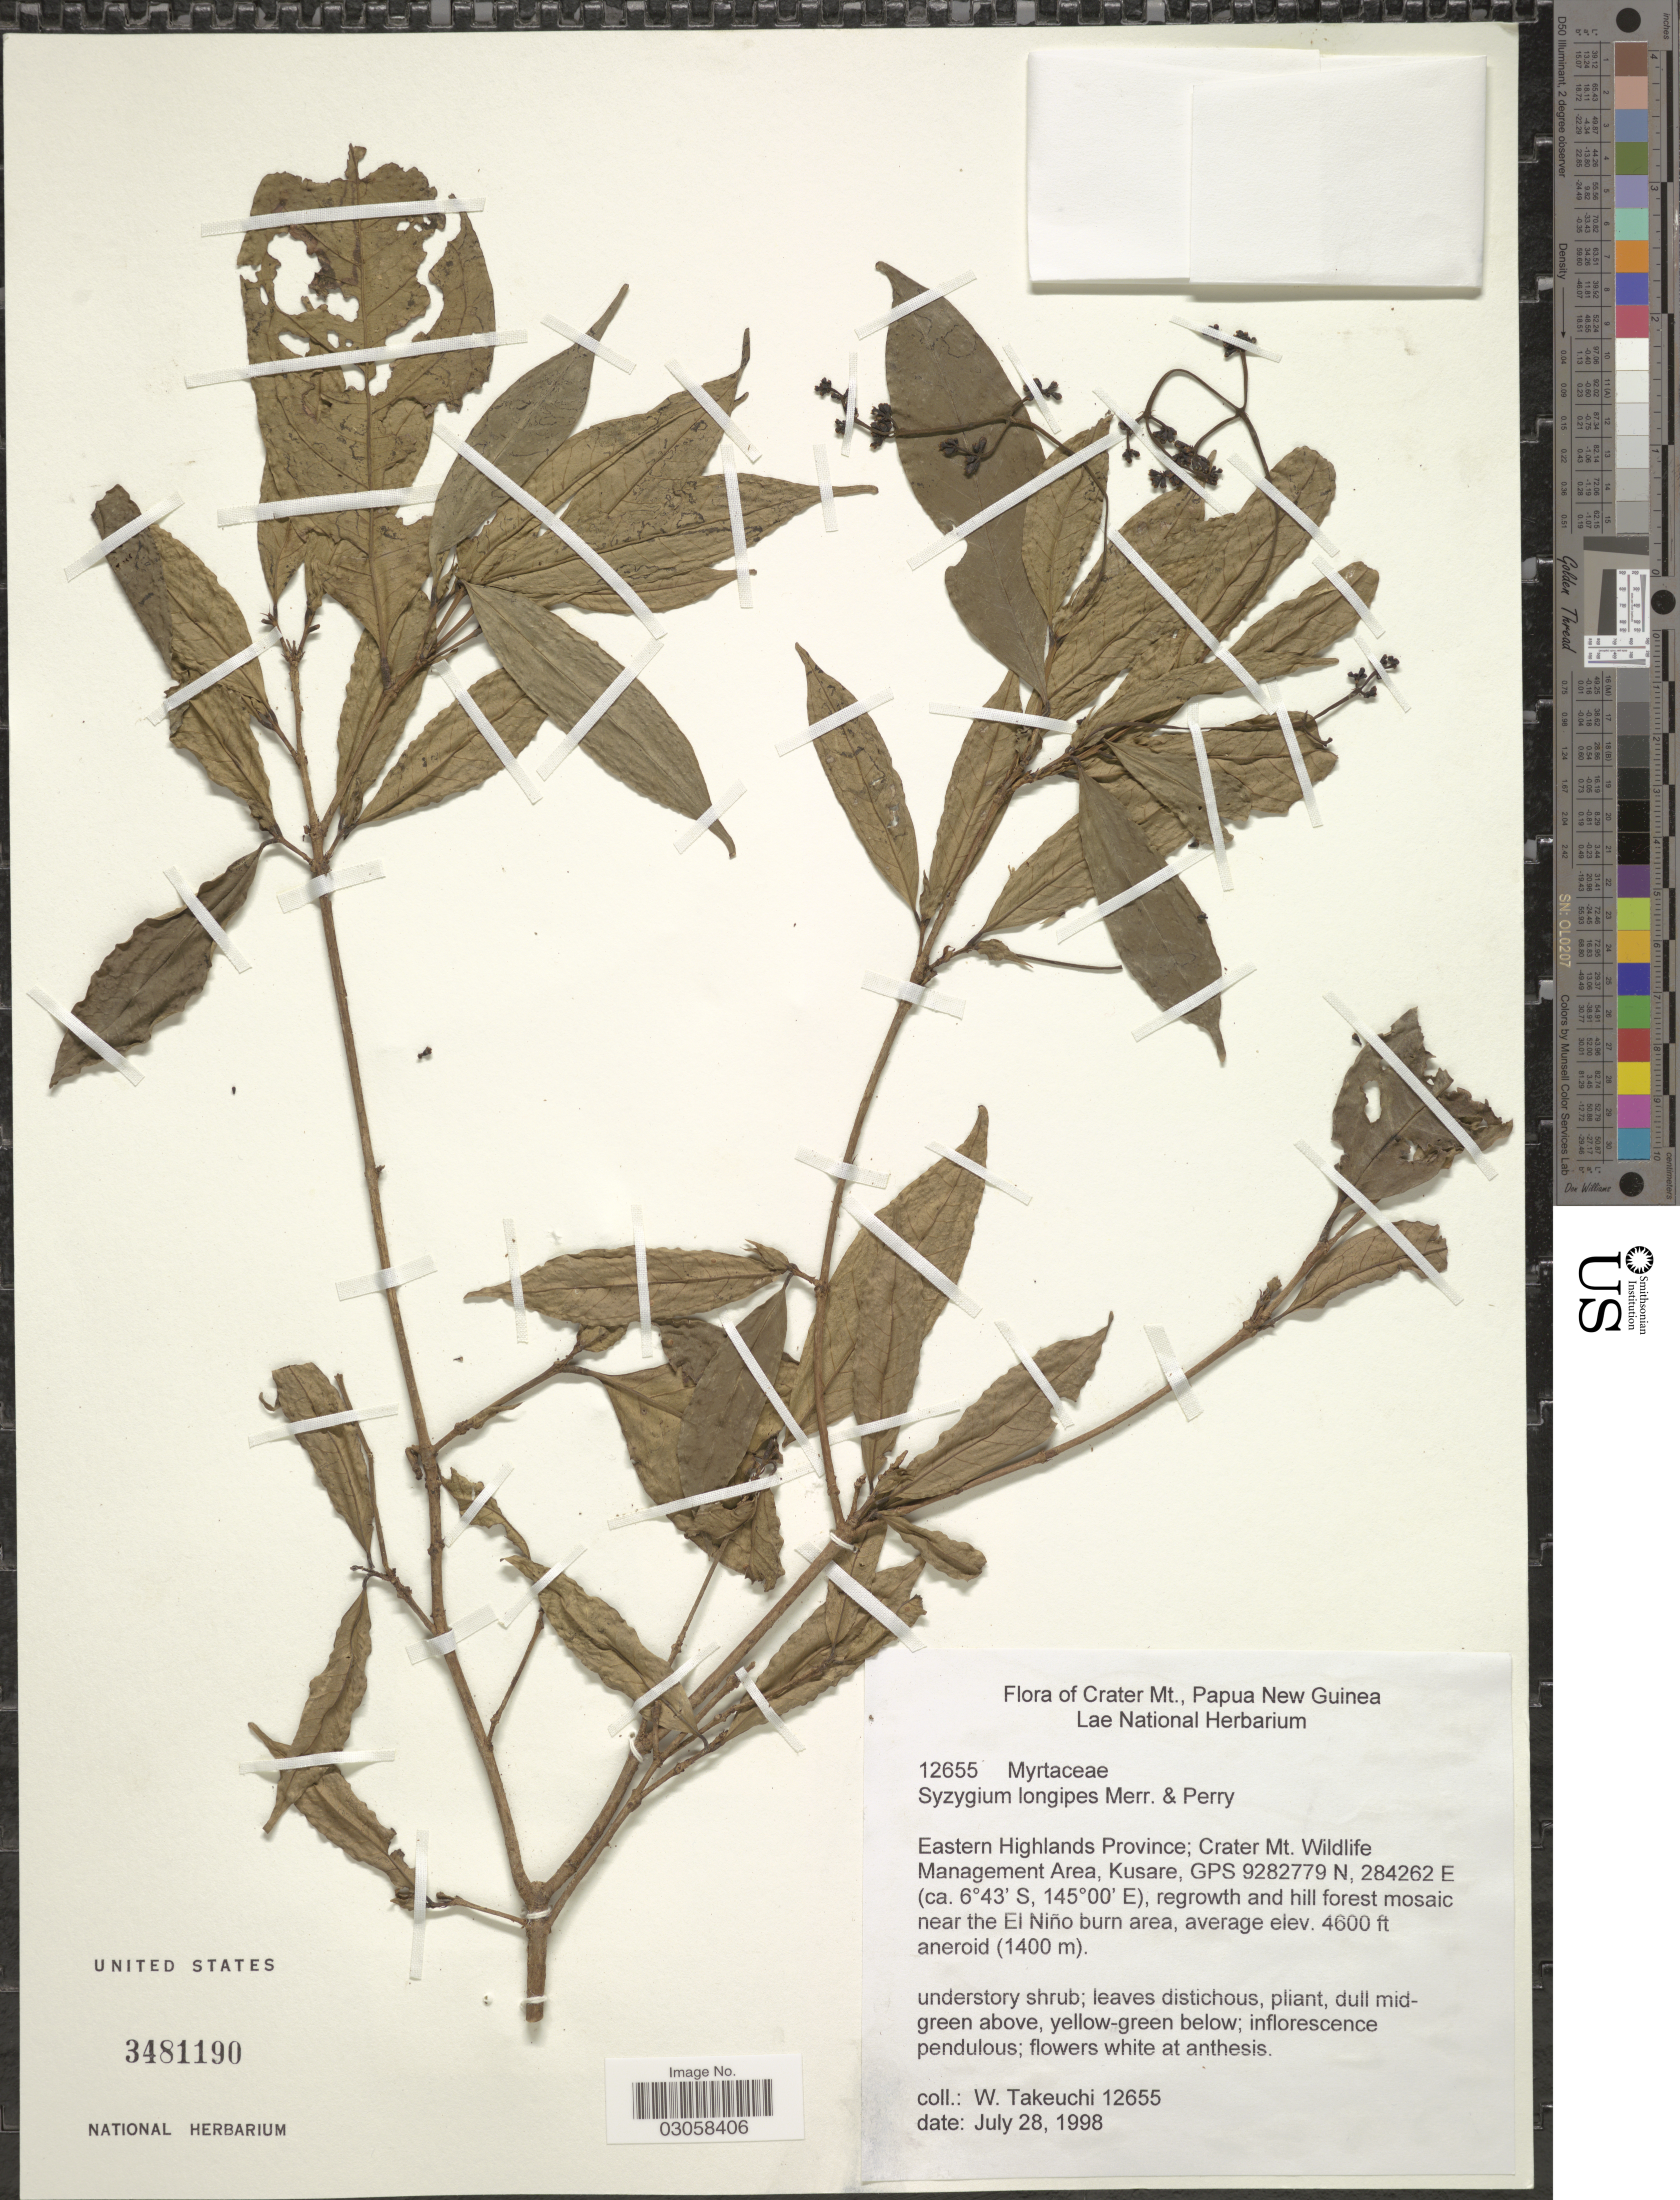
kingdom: Plantae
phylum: Tracheophyta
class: Magnoliopsida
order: Myrtales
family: Myrtaceae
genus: Syzygium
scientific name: Syzygium longipes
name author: (Diels) Merr. & L.M. Perry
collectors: W. Takeuchi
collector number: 12655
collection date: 1998-07-28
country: Papua New Guinea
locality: Crater mt. Eastern Highlands Province; Crater Mt. Wildlife Management Area, Kusare, GPS 9282779 N, 284262 E, regrowth and hill forest mosaic near El Niño burne area.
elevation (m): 1400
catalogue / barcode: US 3481190